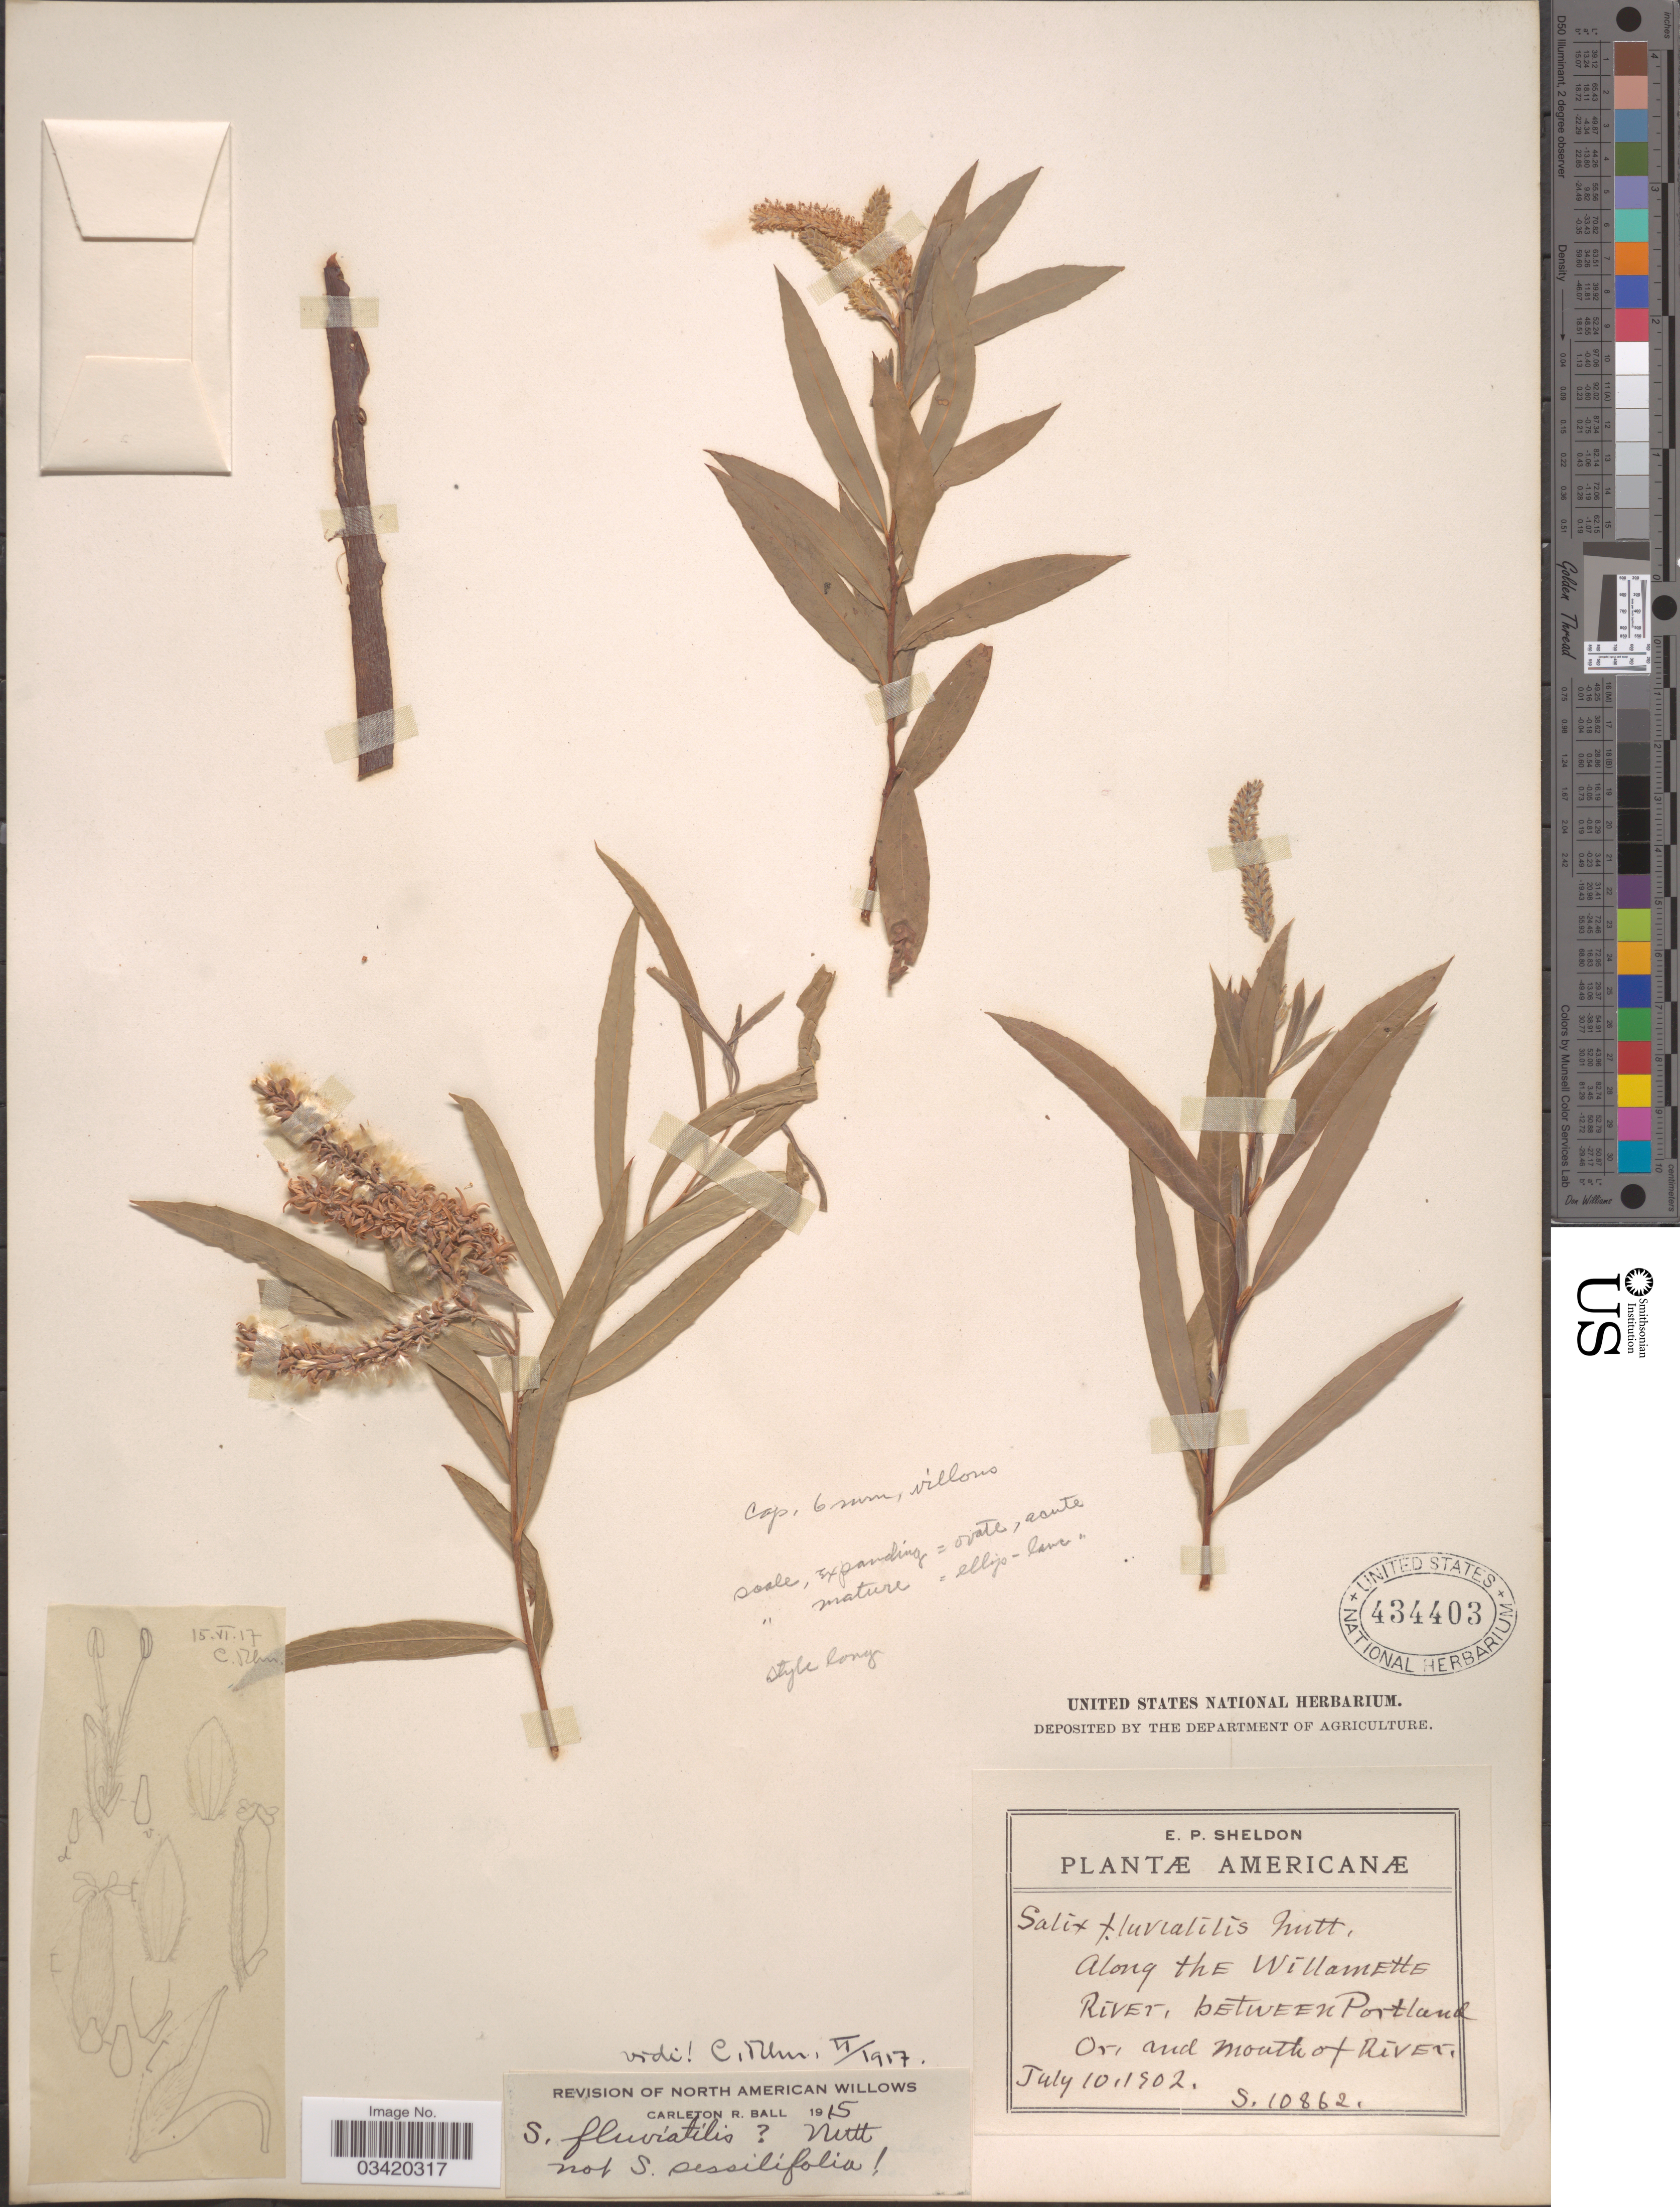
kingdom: Plantae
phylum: Tracheophyta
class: Magnoliopsida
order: Malpighiales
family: Salicaceae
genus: Salix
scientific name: Salix fluviatilis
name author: Nutt.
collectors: E. P. Sheldon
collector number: S10862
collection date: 1902-07-10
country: United States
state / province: Oregon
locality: Along the Willamette River, between Portland, and Mouth of River.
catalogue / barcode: US 434403